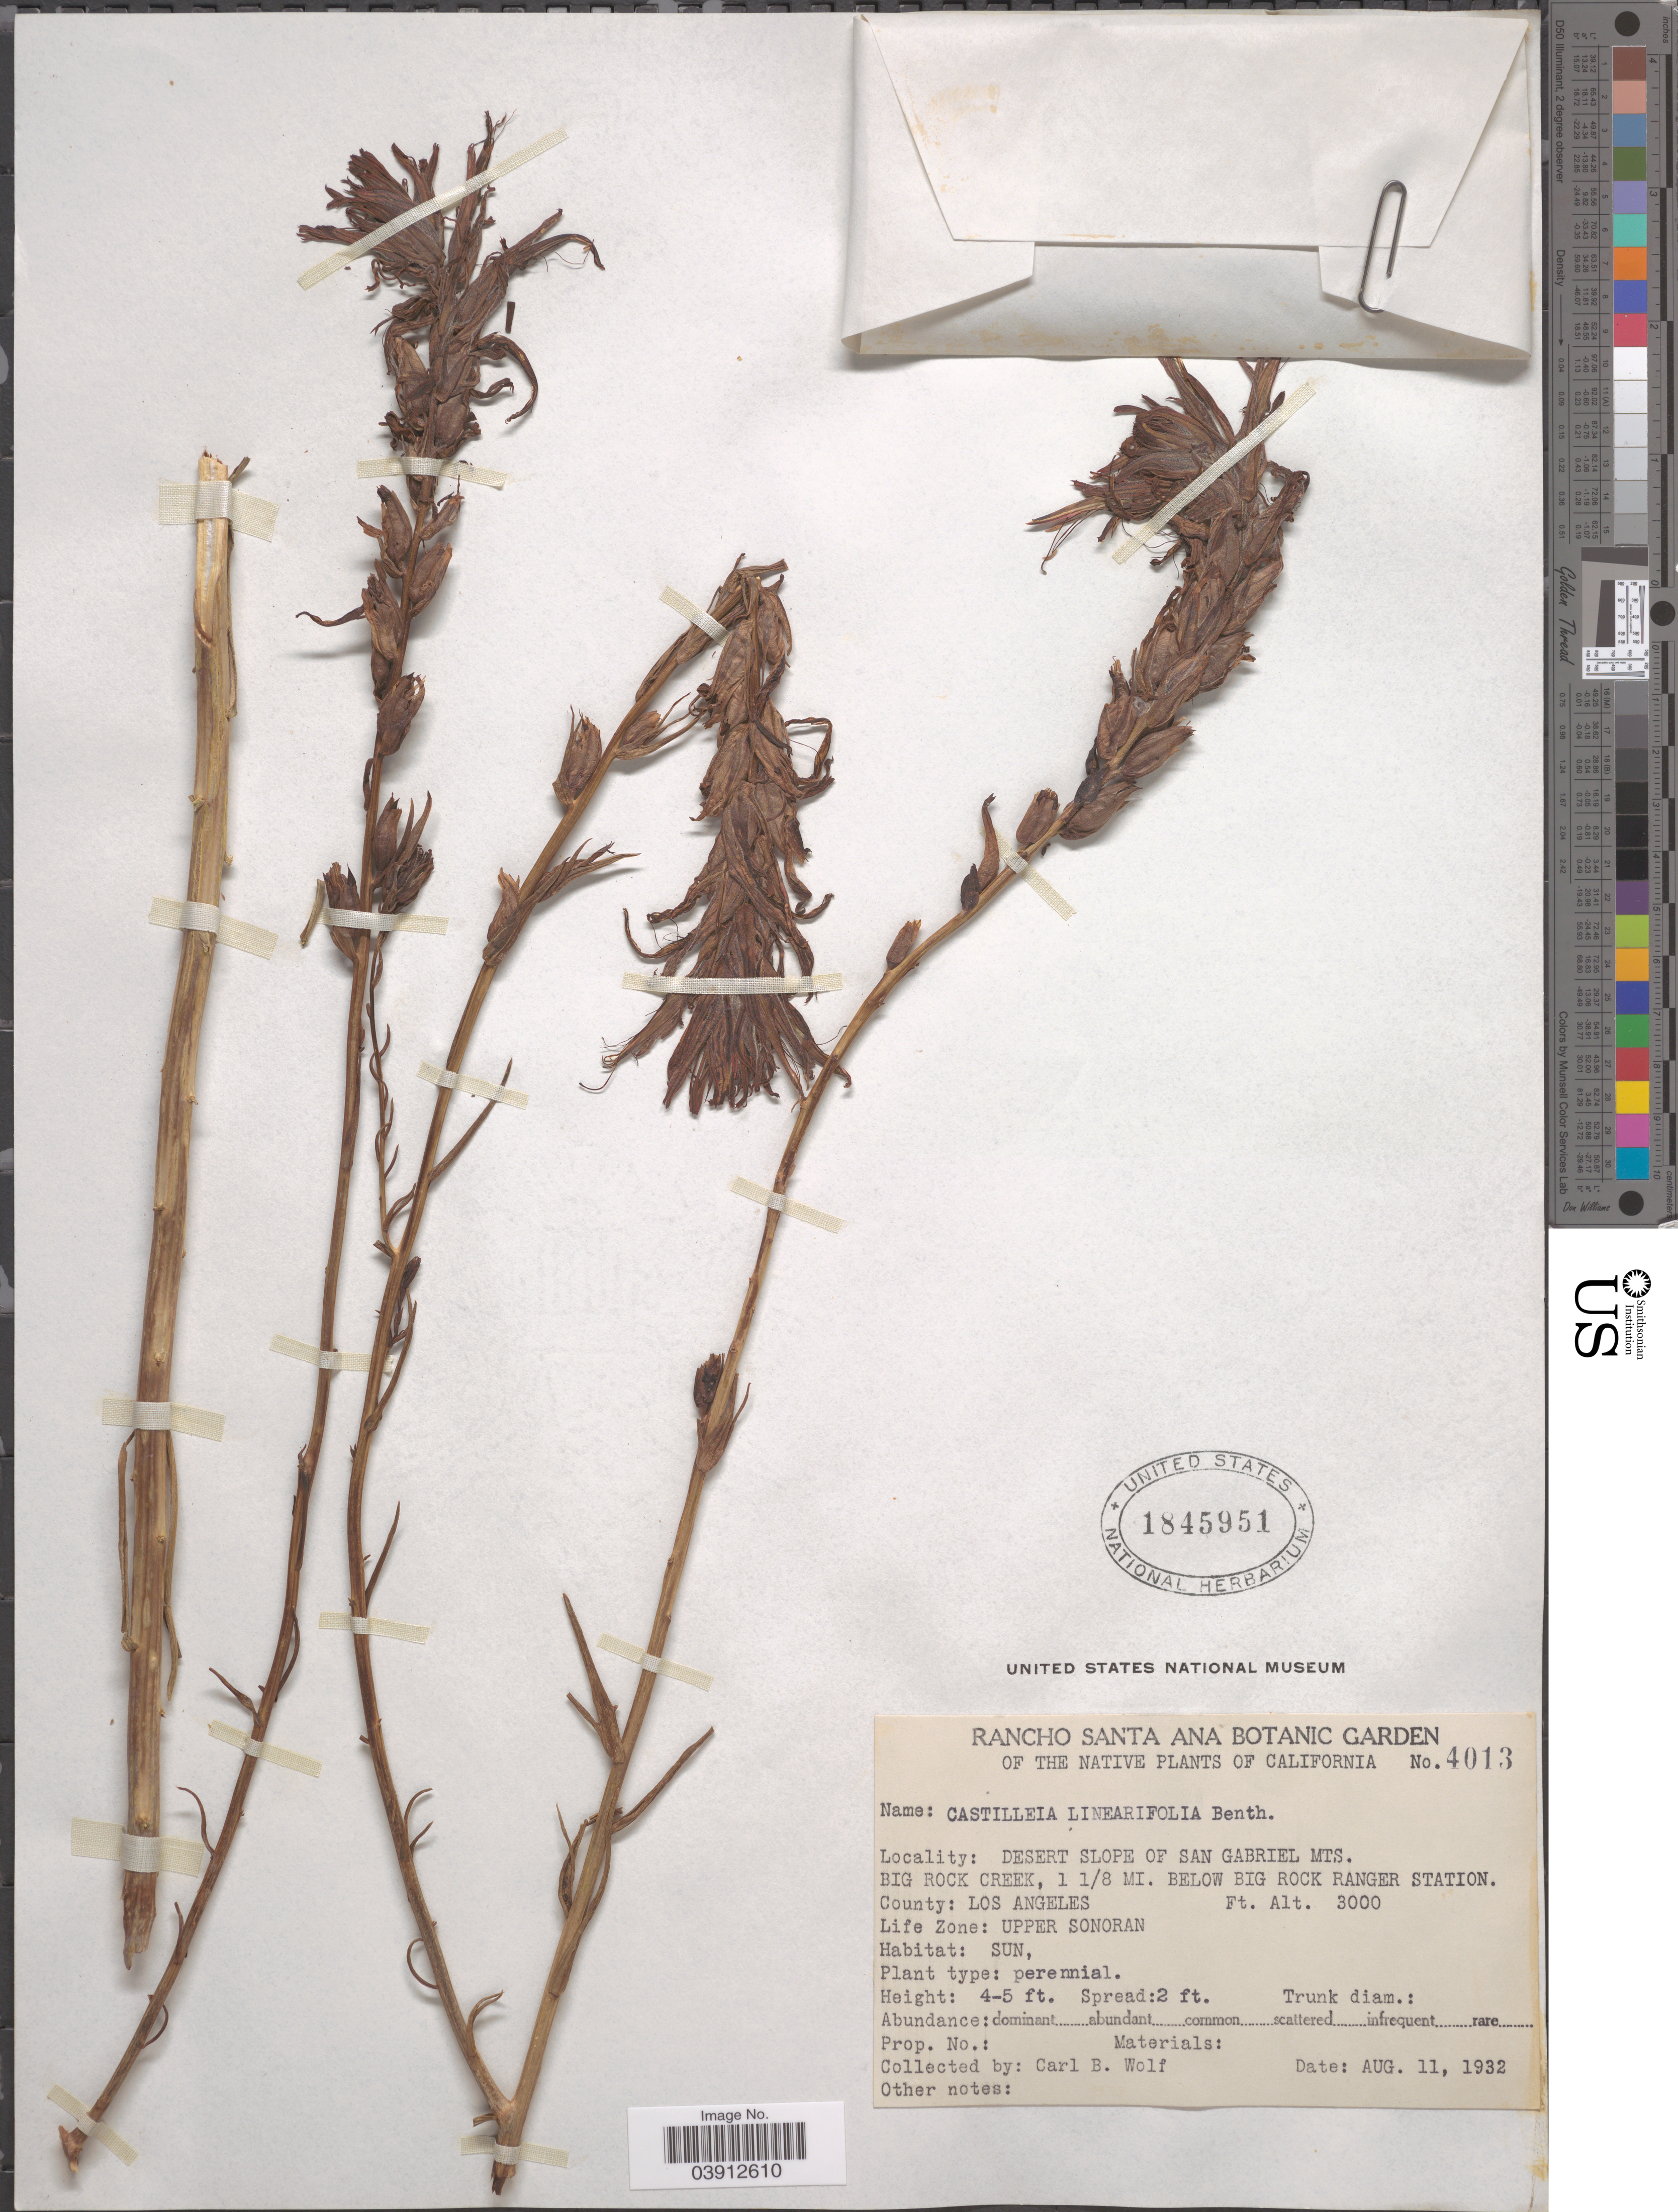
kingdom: Plantae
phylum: Tracheophyta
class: Magnoliopsida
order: Lamiales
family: Orobanchaceae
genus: Castilleja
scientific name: Castilleja linariifolia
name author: Benth.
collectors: C. B. Wolf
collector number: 4013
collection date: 1932-08-11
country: United States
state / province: California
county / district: Los Angeles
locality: Desert slope of San Gabriel Mts. Big Rock Creek, 1 1/8 mi. below Big Rock Ranger Station. County: Los Angeles. Life Zone: Upper Sonoran.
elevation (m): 914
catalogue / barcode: US 1845951